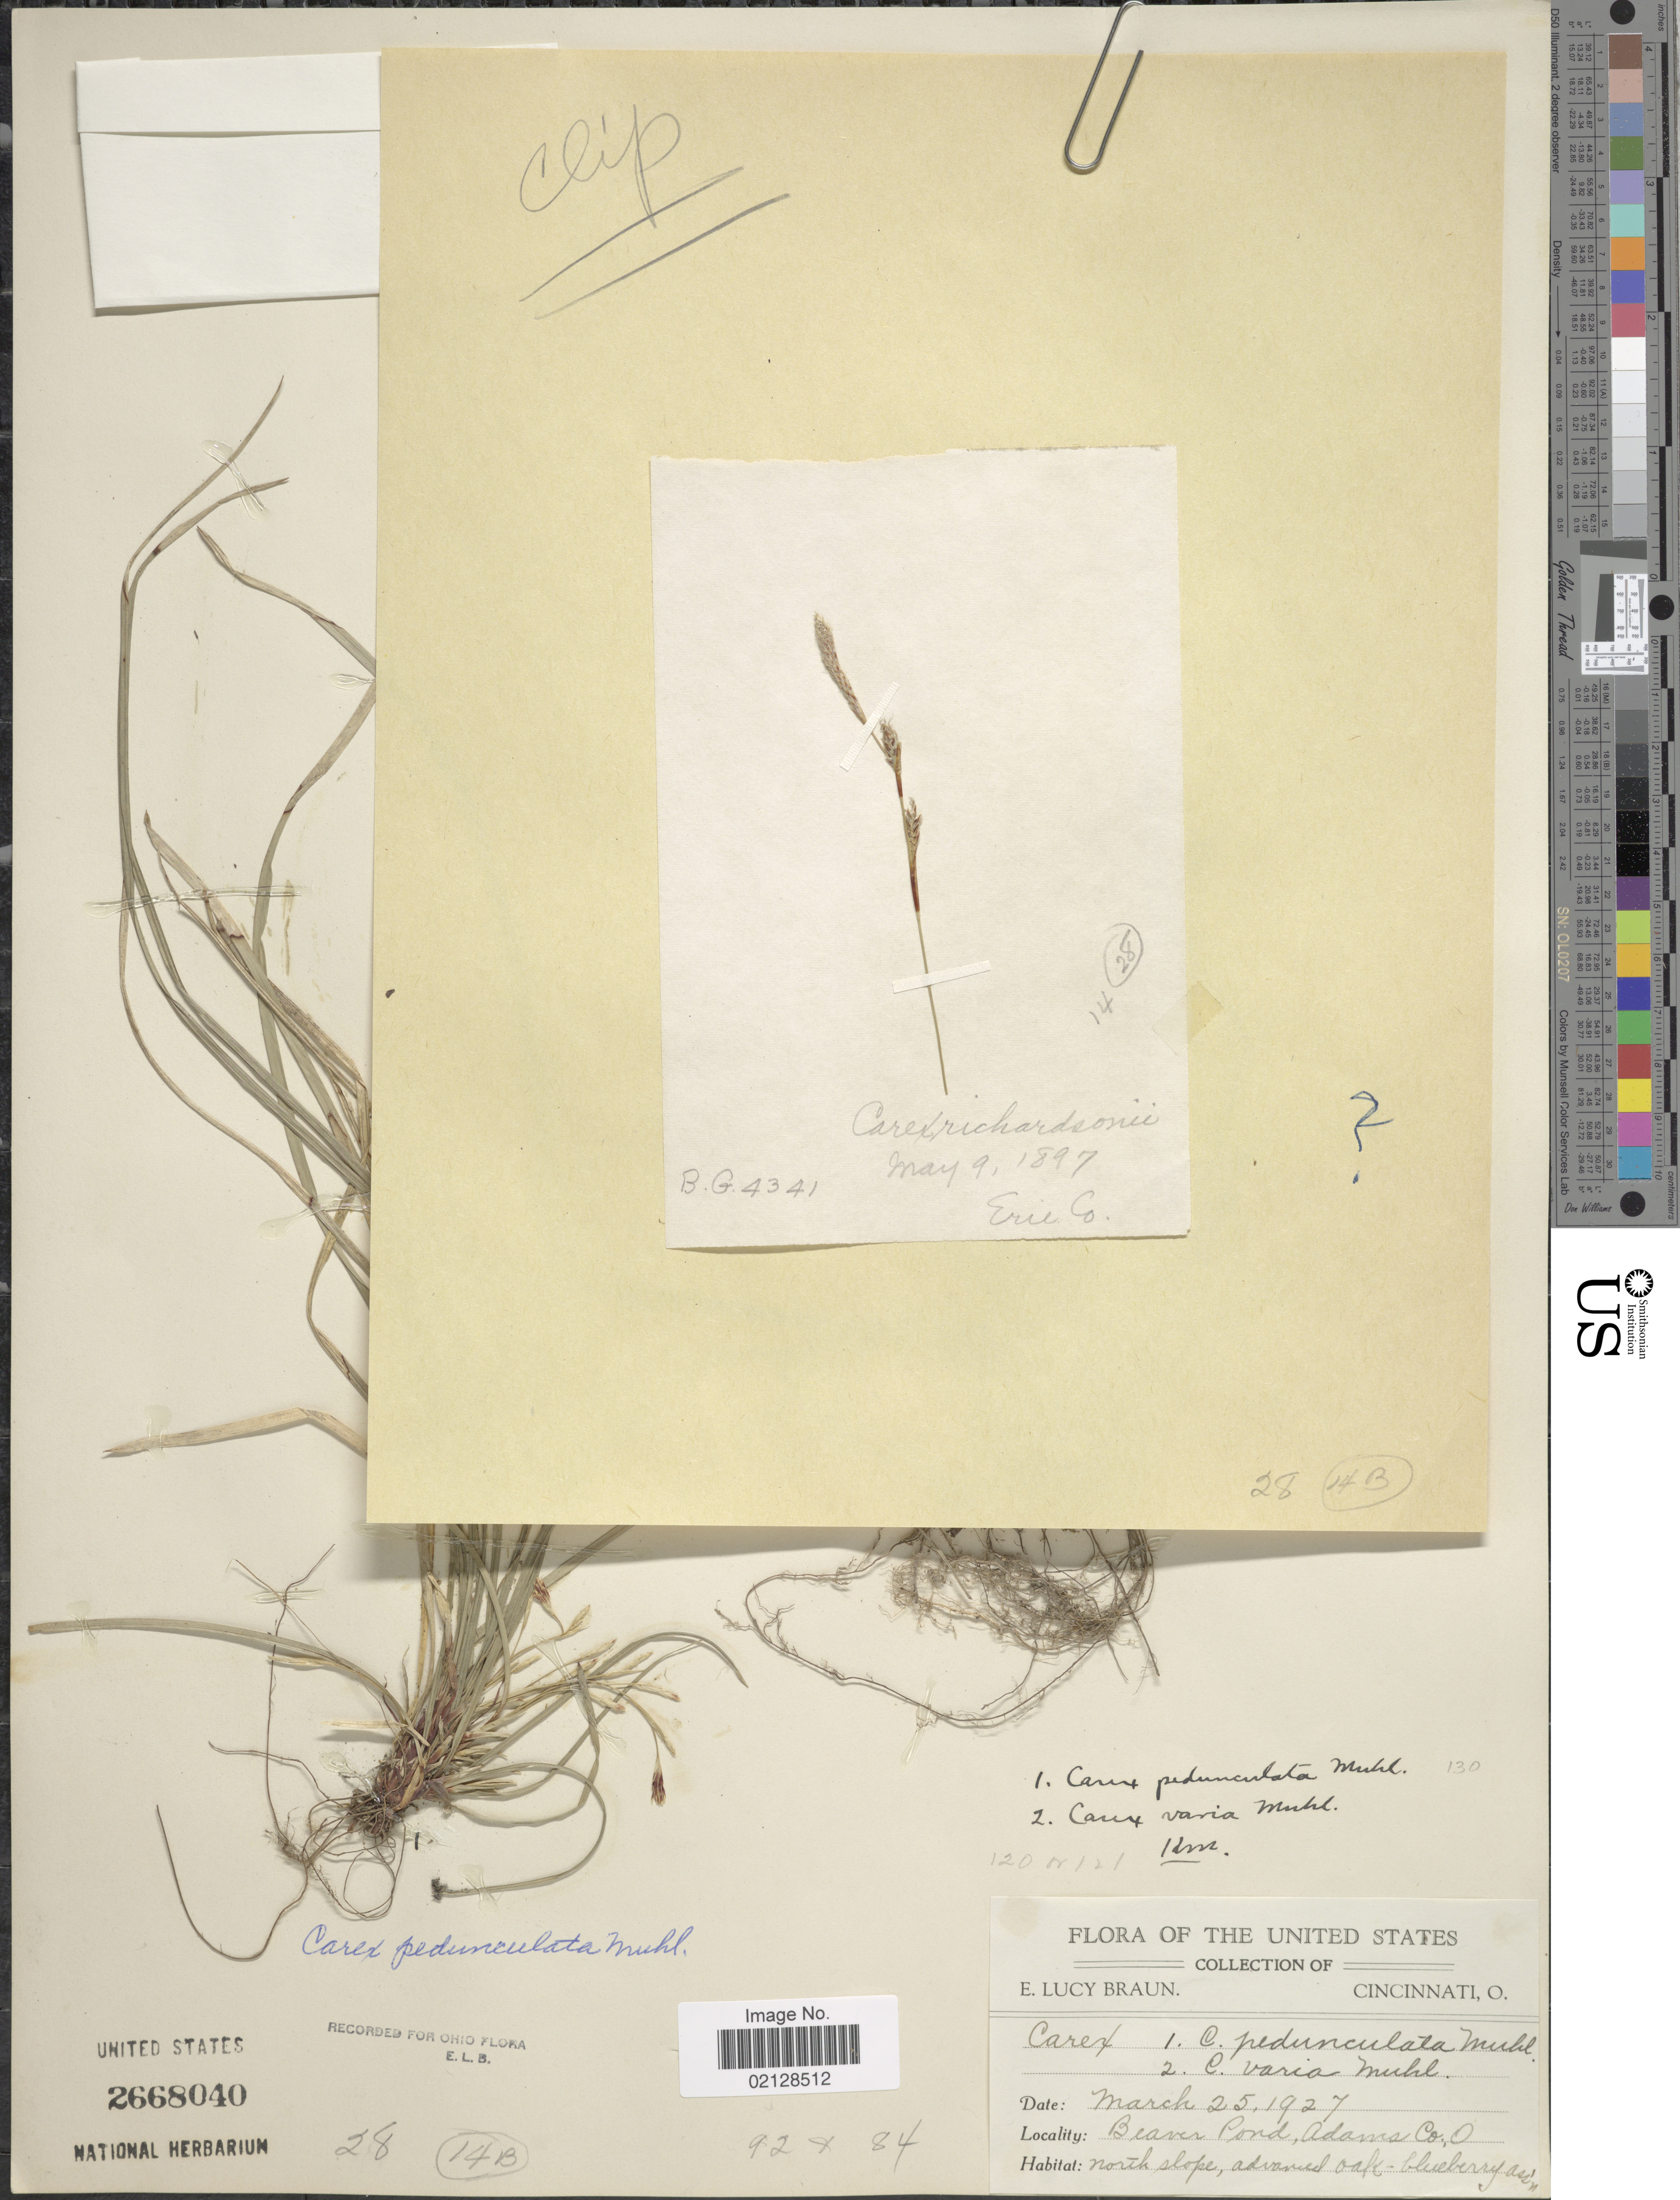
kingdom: Plantae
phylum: Tracheophyta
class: Liliopsida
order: Poales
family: Cyperaceae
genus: Carex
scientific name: Carex pedunculata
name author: Muhl. ex Willd.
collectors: E. L. Braun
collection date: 1927-03-25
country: United States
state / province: Ohio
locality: Beaver Pond, Adams Co., O.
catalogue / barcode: US 2668040